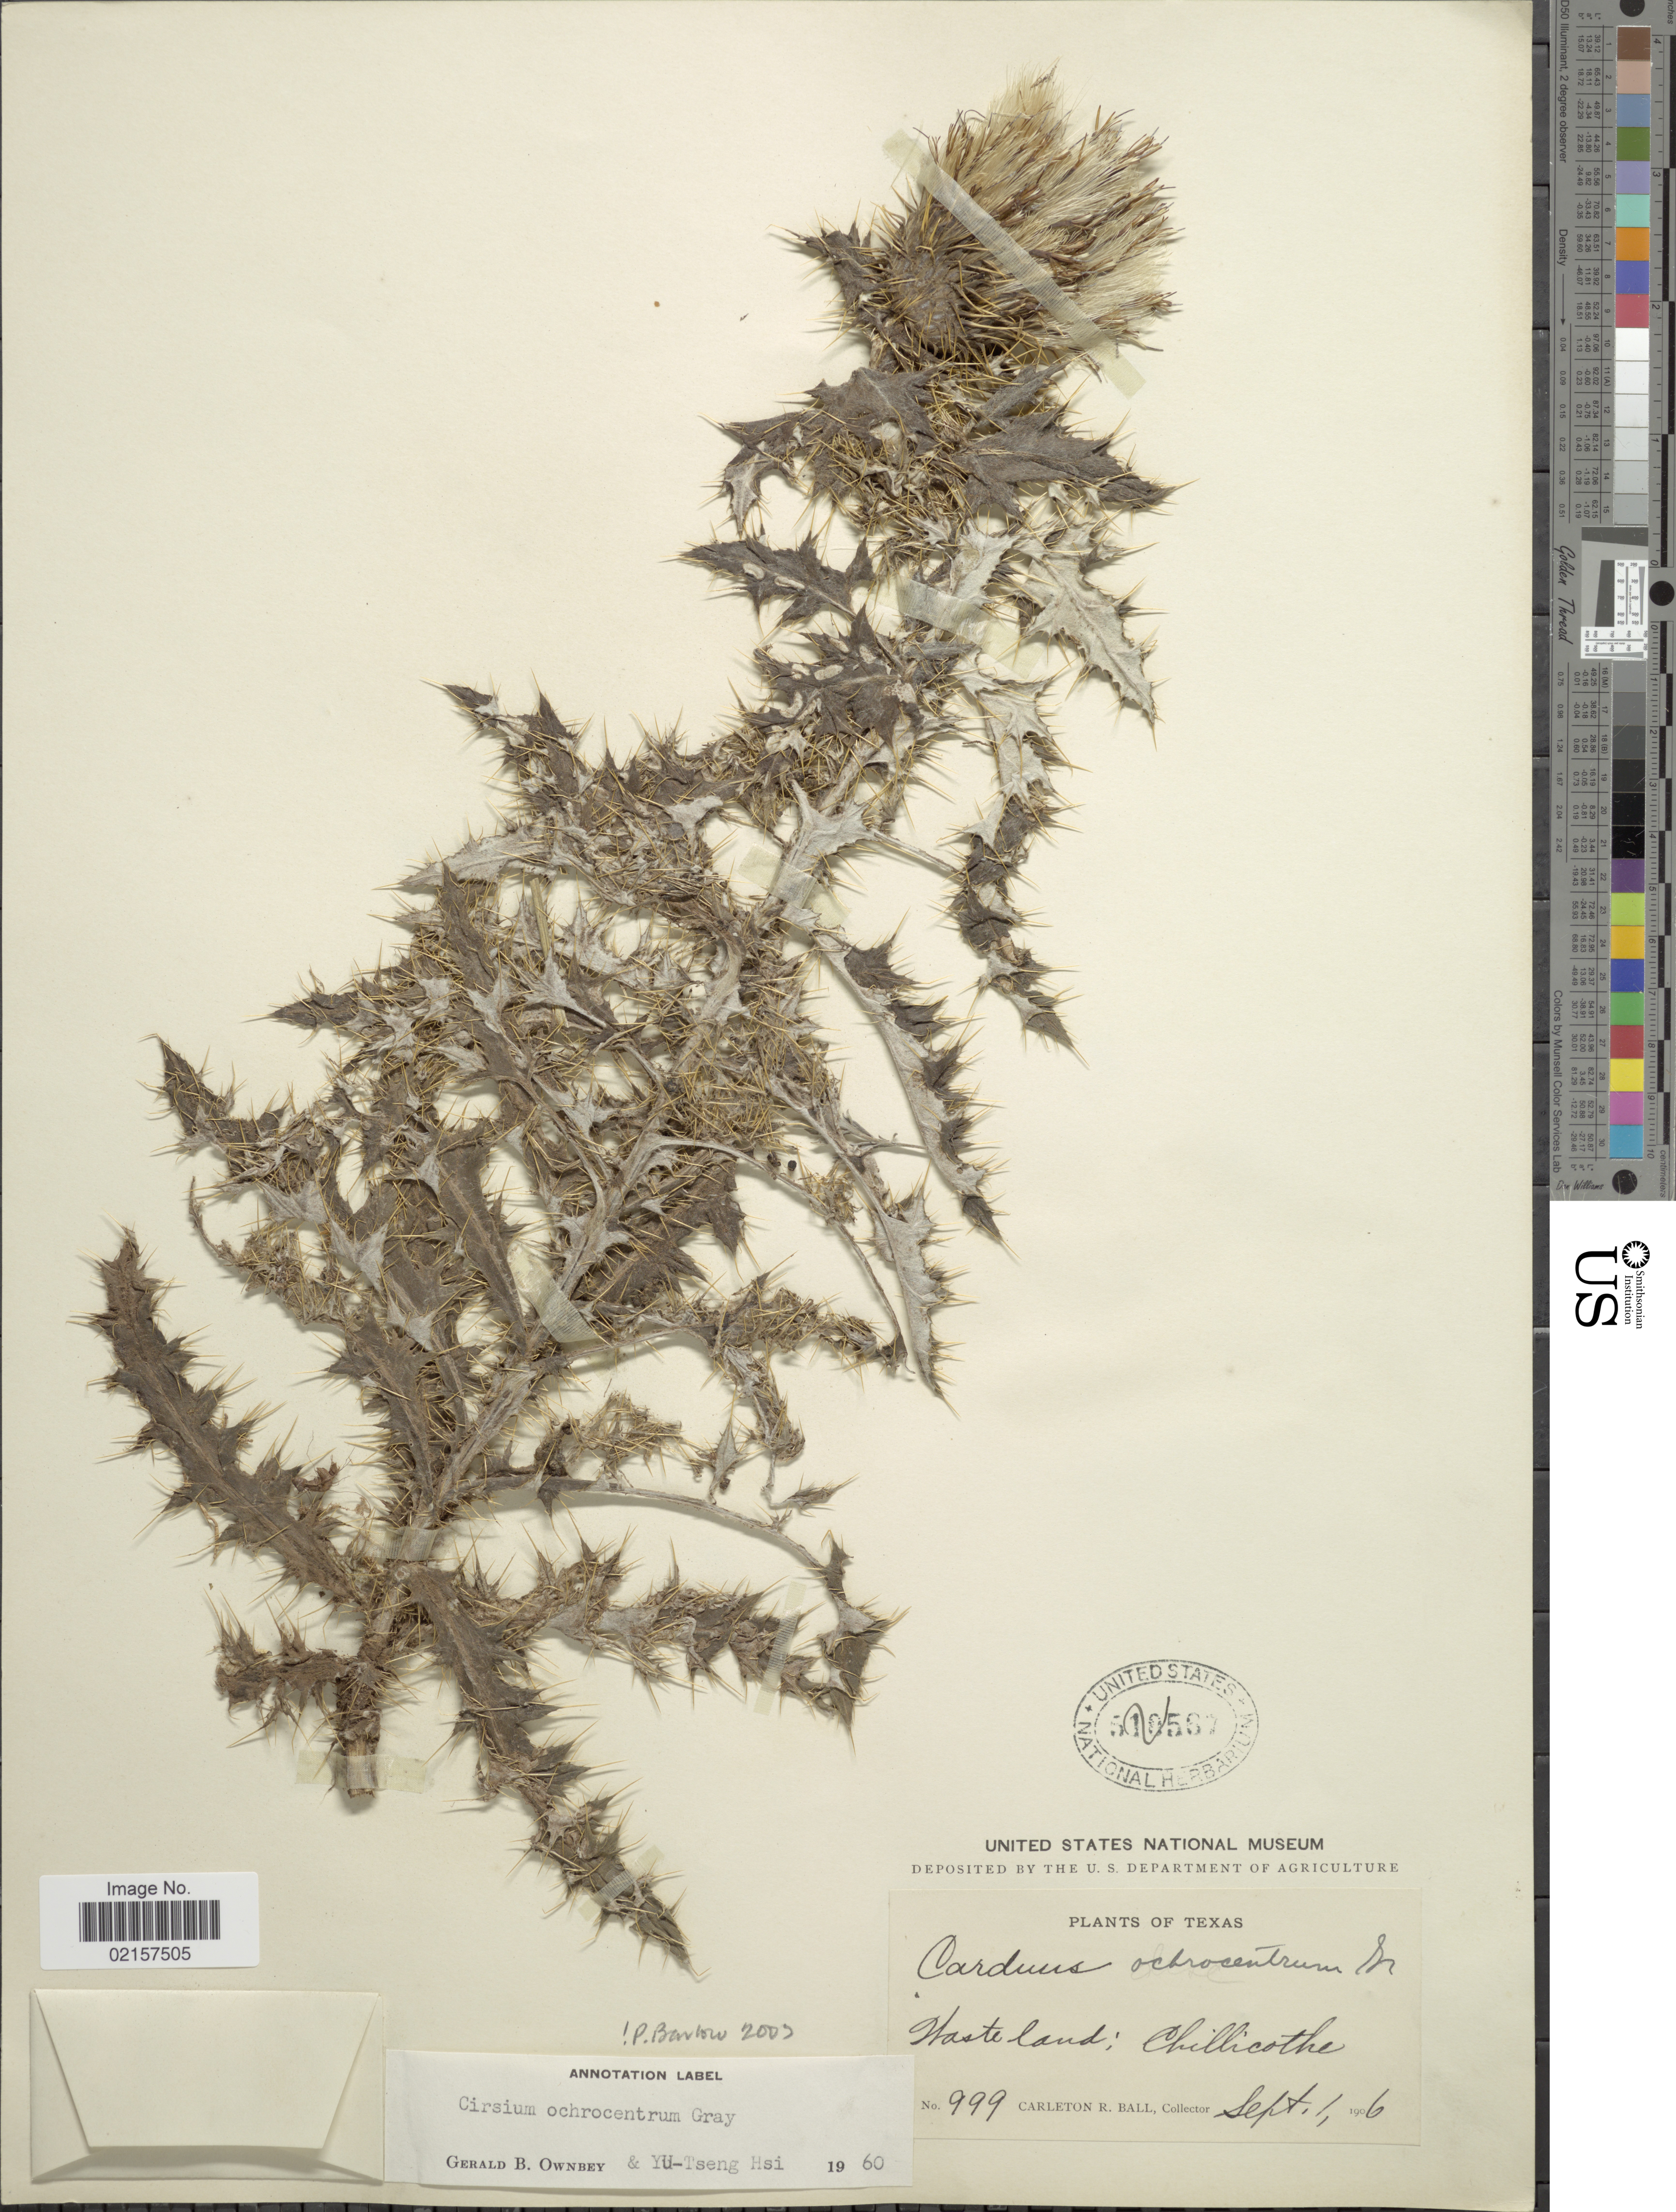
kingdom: Plantae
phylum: Tracheophyta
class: Magnoliopsida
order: Asterales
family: Asteraceae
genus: Cirsium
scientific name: Cirsium ochrocentrum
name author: A. Gray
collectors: C. R. Ball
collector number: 999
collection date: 1906-09-01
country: United States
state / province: Texas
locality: Wasteland; Chillicothe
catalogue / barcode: US 510567